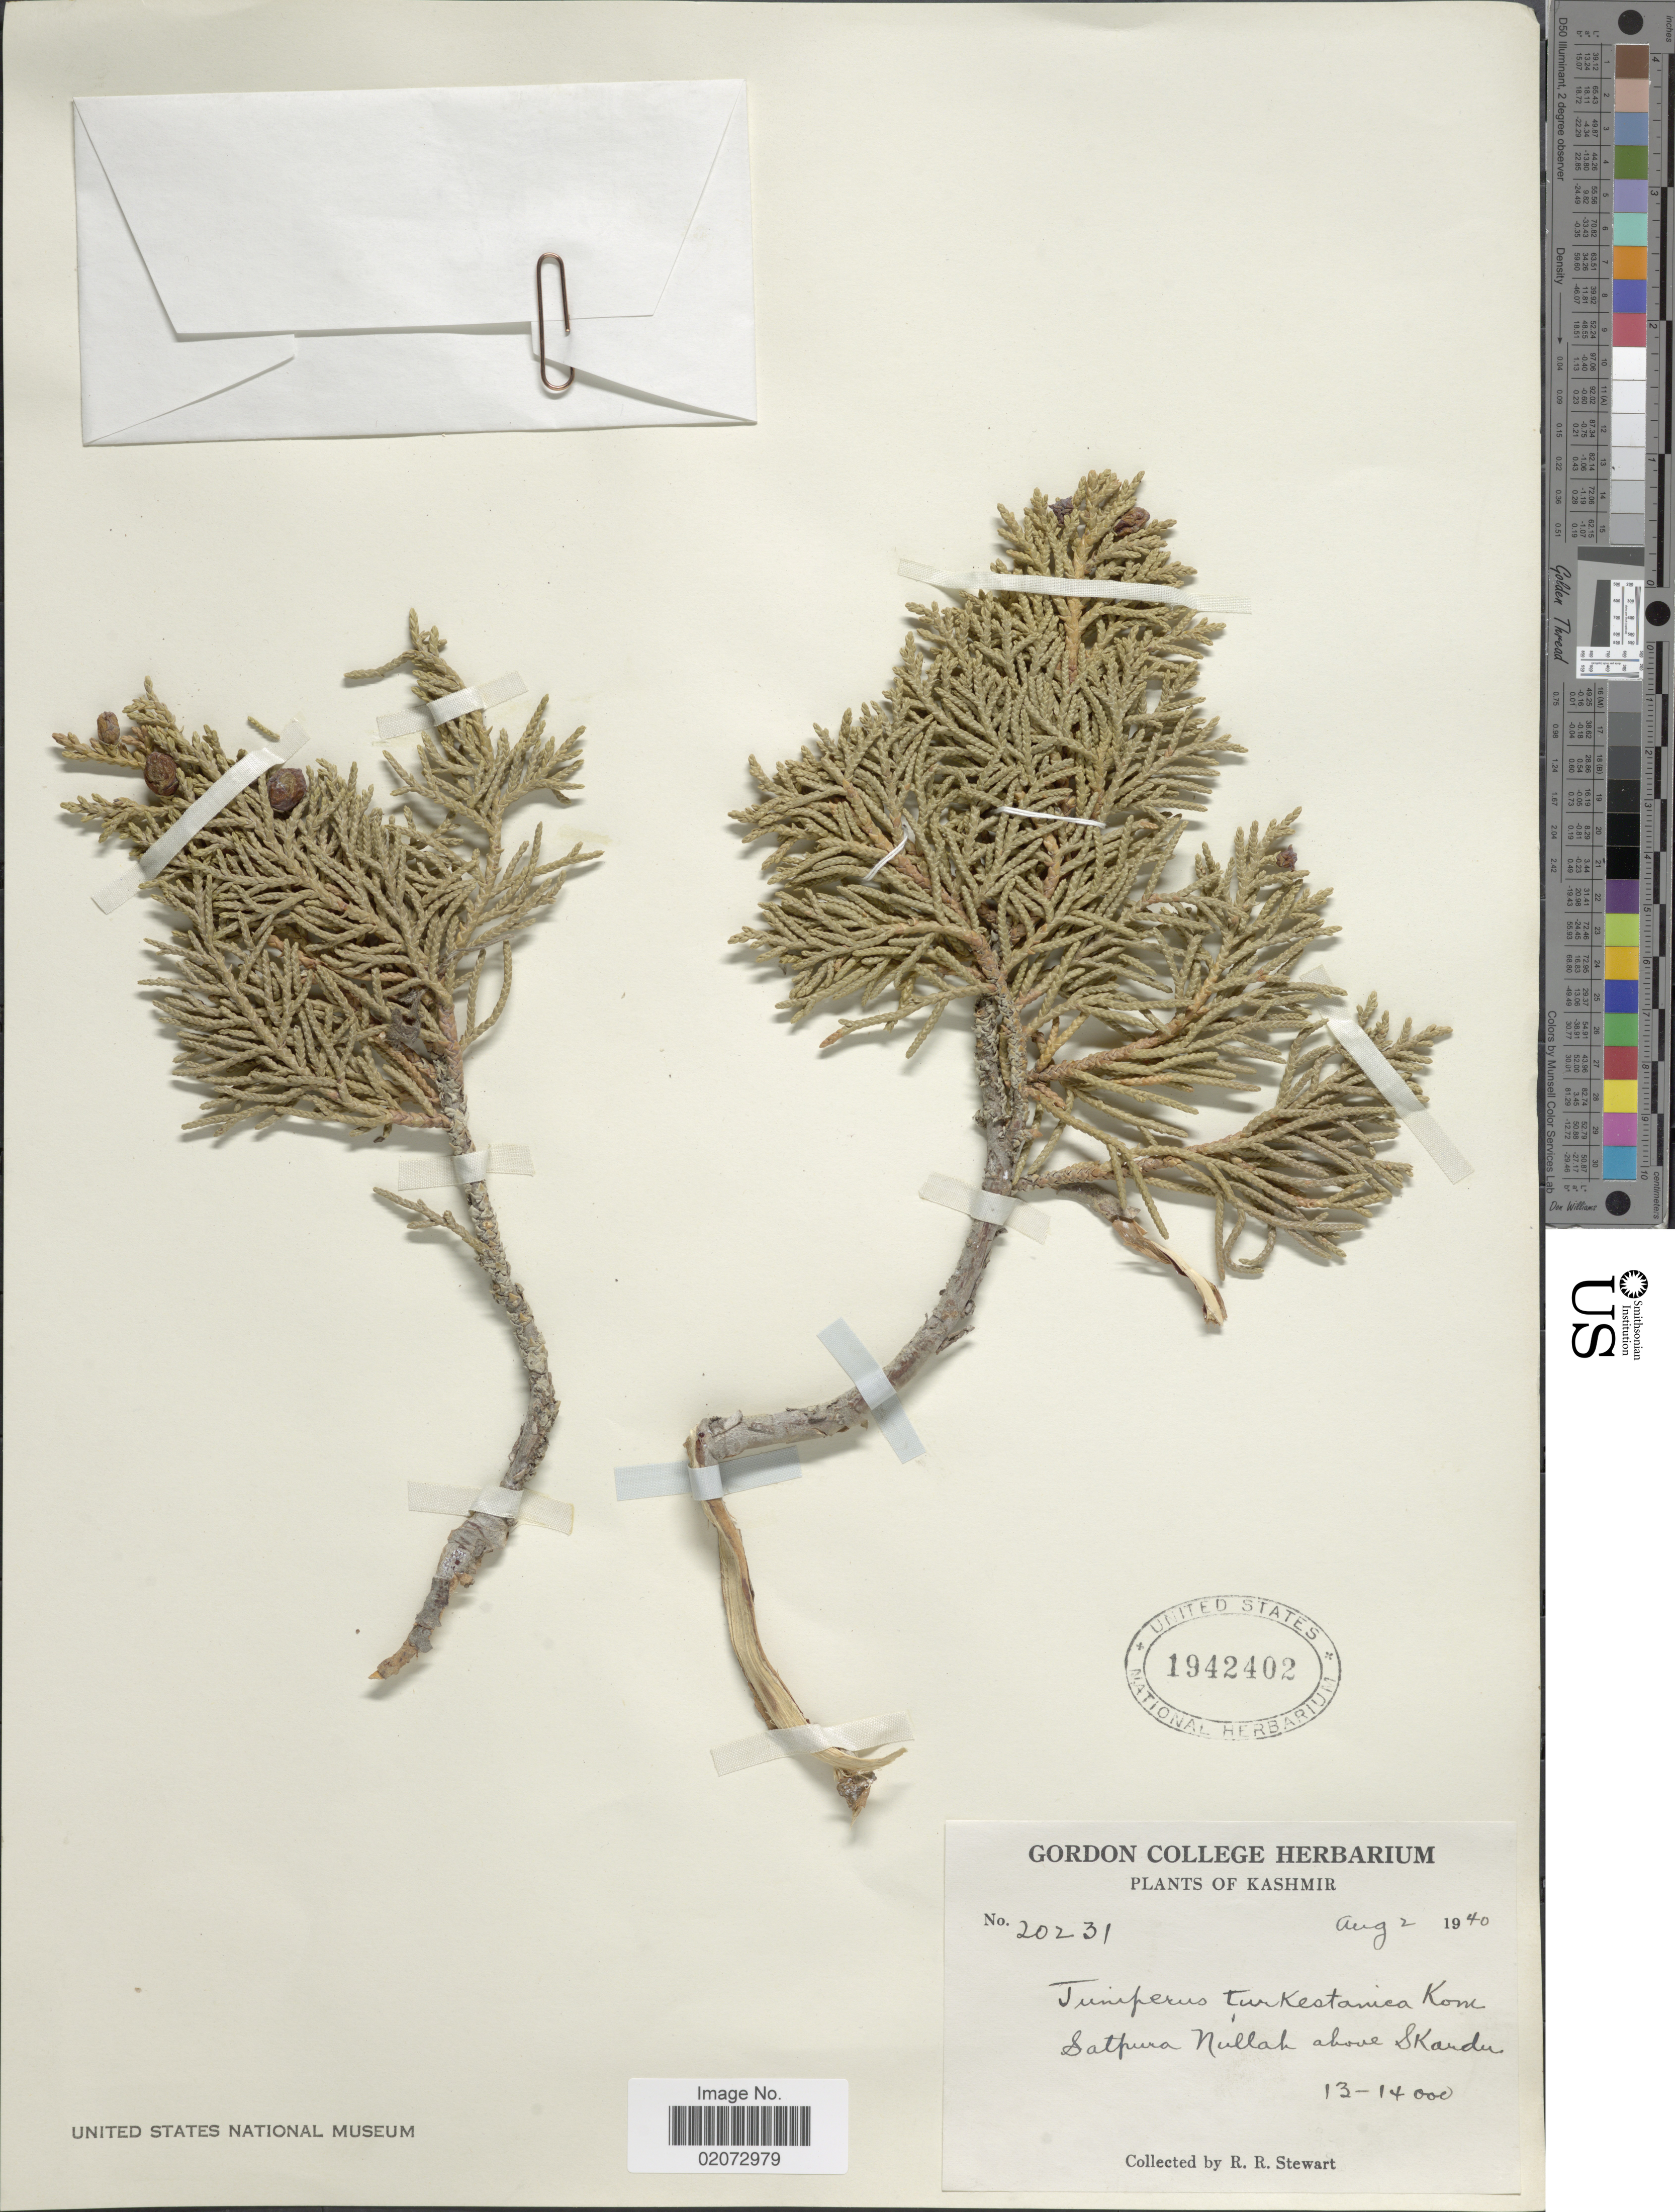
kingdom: Plantae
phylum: Tracheophyta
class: Pinopsida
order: Pinales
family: Cupressaceae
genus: Juniperus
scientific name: Juniperus turkestanica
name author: Kom.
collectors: R. R. Stewart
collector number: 20231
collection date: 1940-08-02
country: India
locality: Kashmir, Satpura Nullah above Skardu.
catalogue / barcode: US 1942402